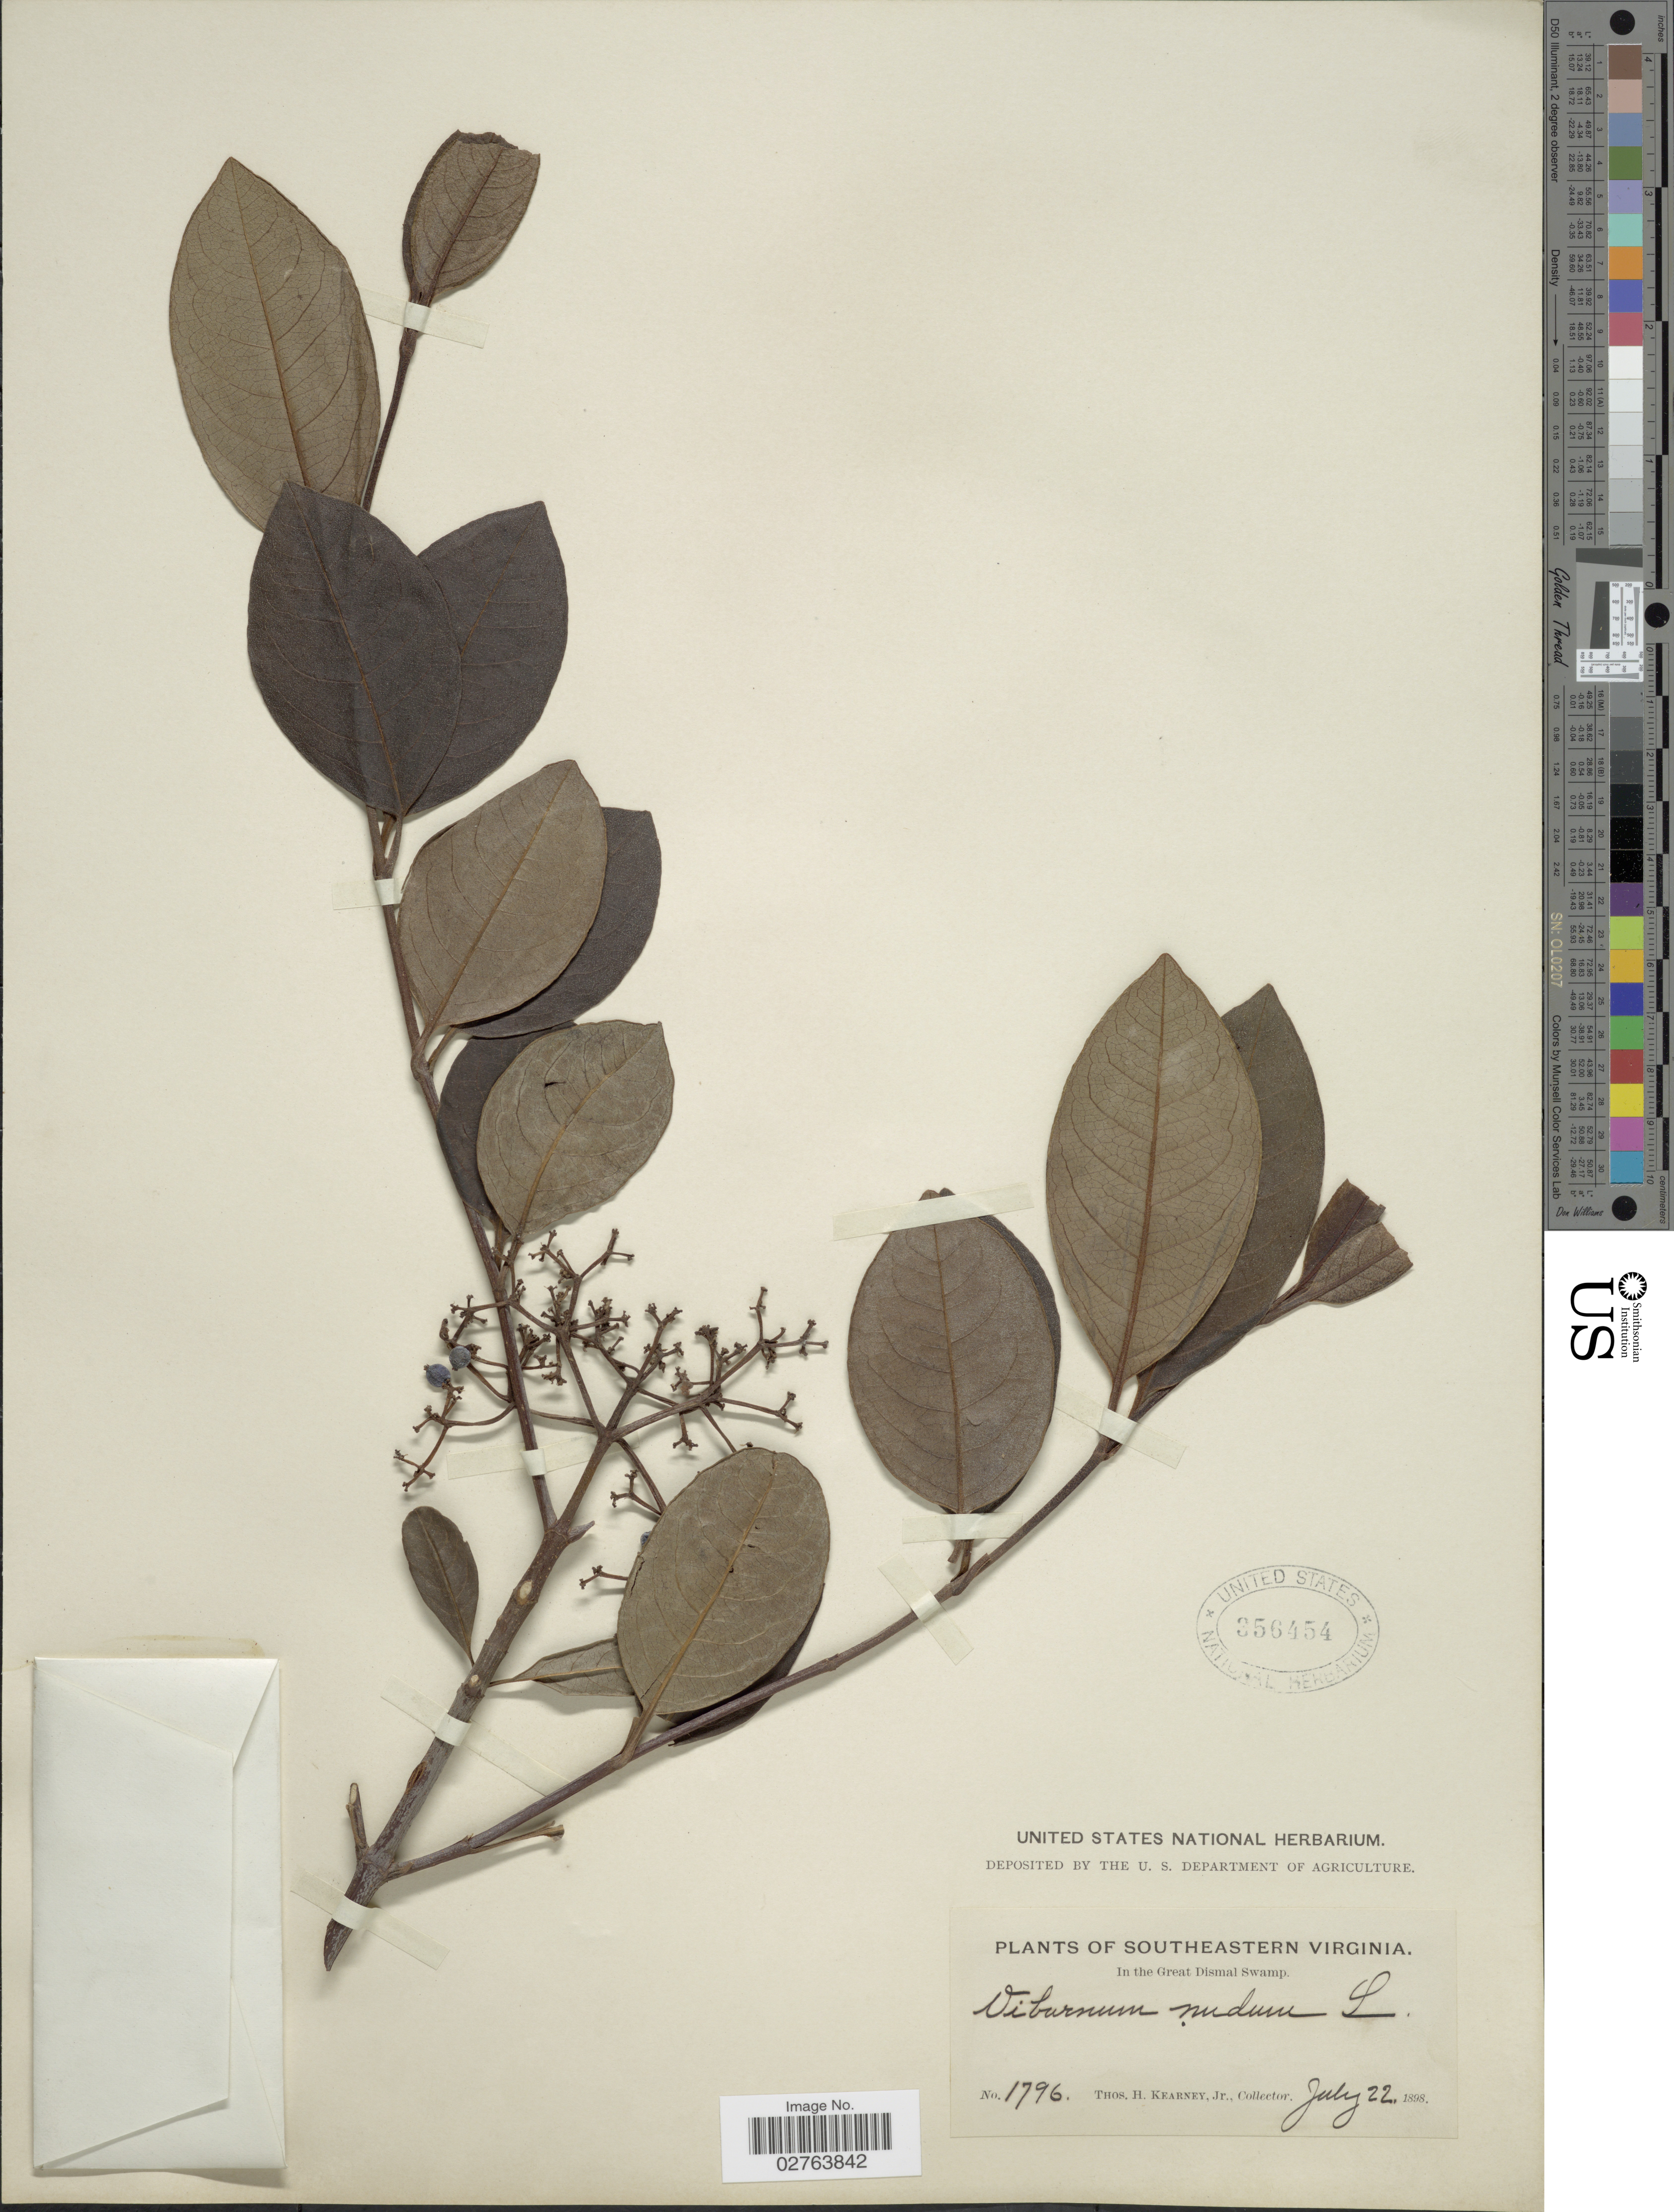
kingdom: Plantae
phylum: Tracheophyta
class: Magnoliopsida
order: Dipsacales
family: Viburnaceae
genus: Viburnum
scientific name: Viburnum nudum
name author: L.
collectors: T. H. Kearney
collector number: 1796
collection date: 1898-07-22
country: United States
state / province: Virginia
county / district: City of Chesapeake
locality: Southeastern Virginia. In the Great Dismal Swamp.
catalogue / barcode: US 356454